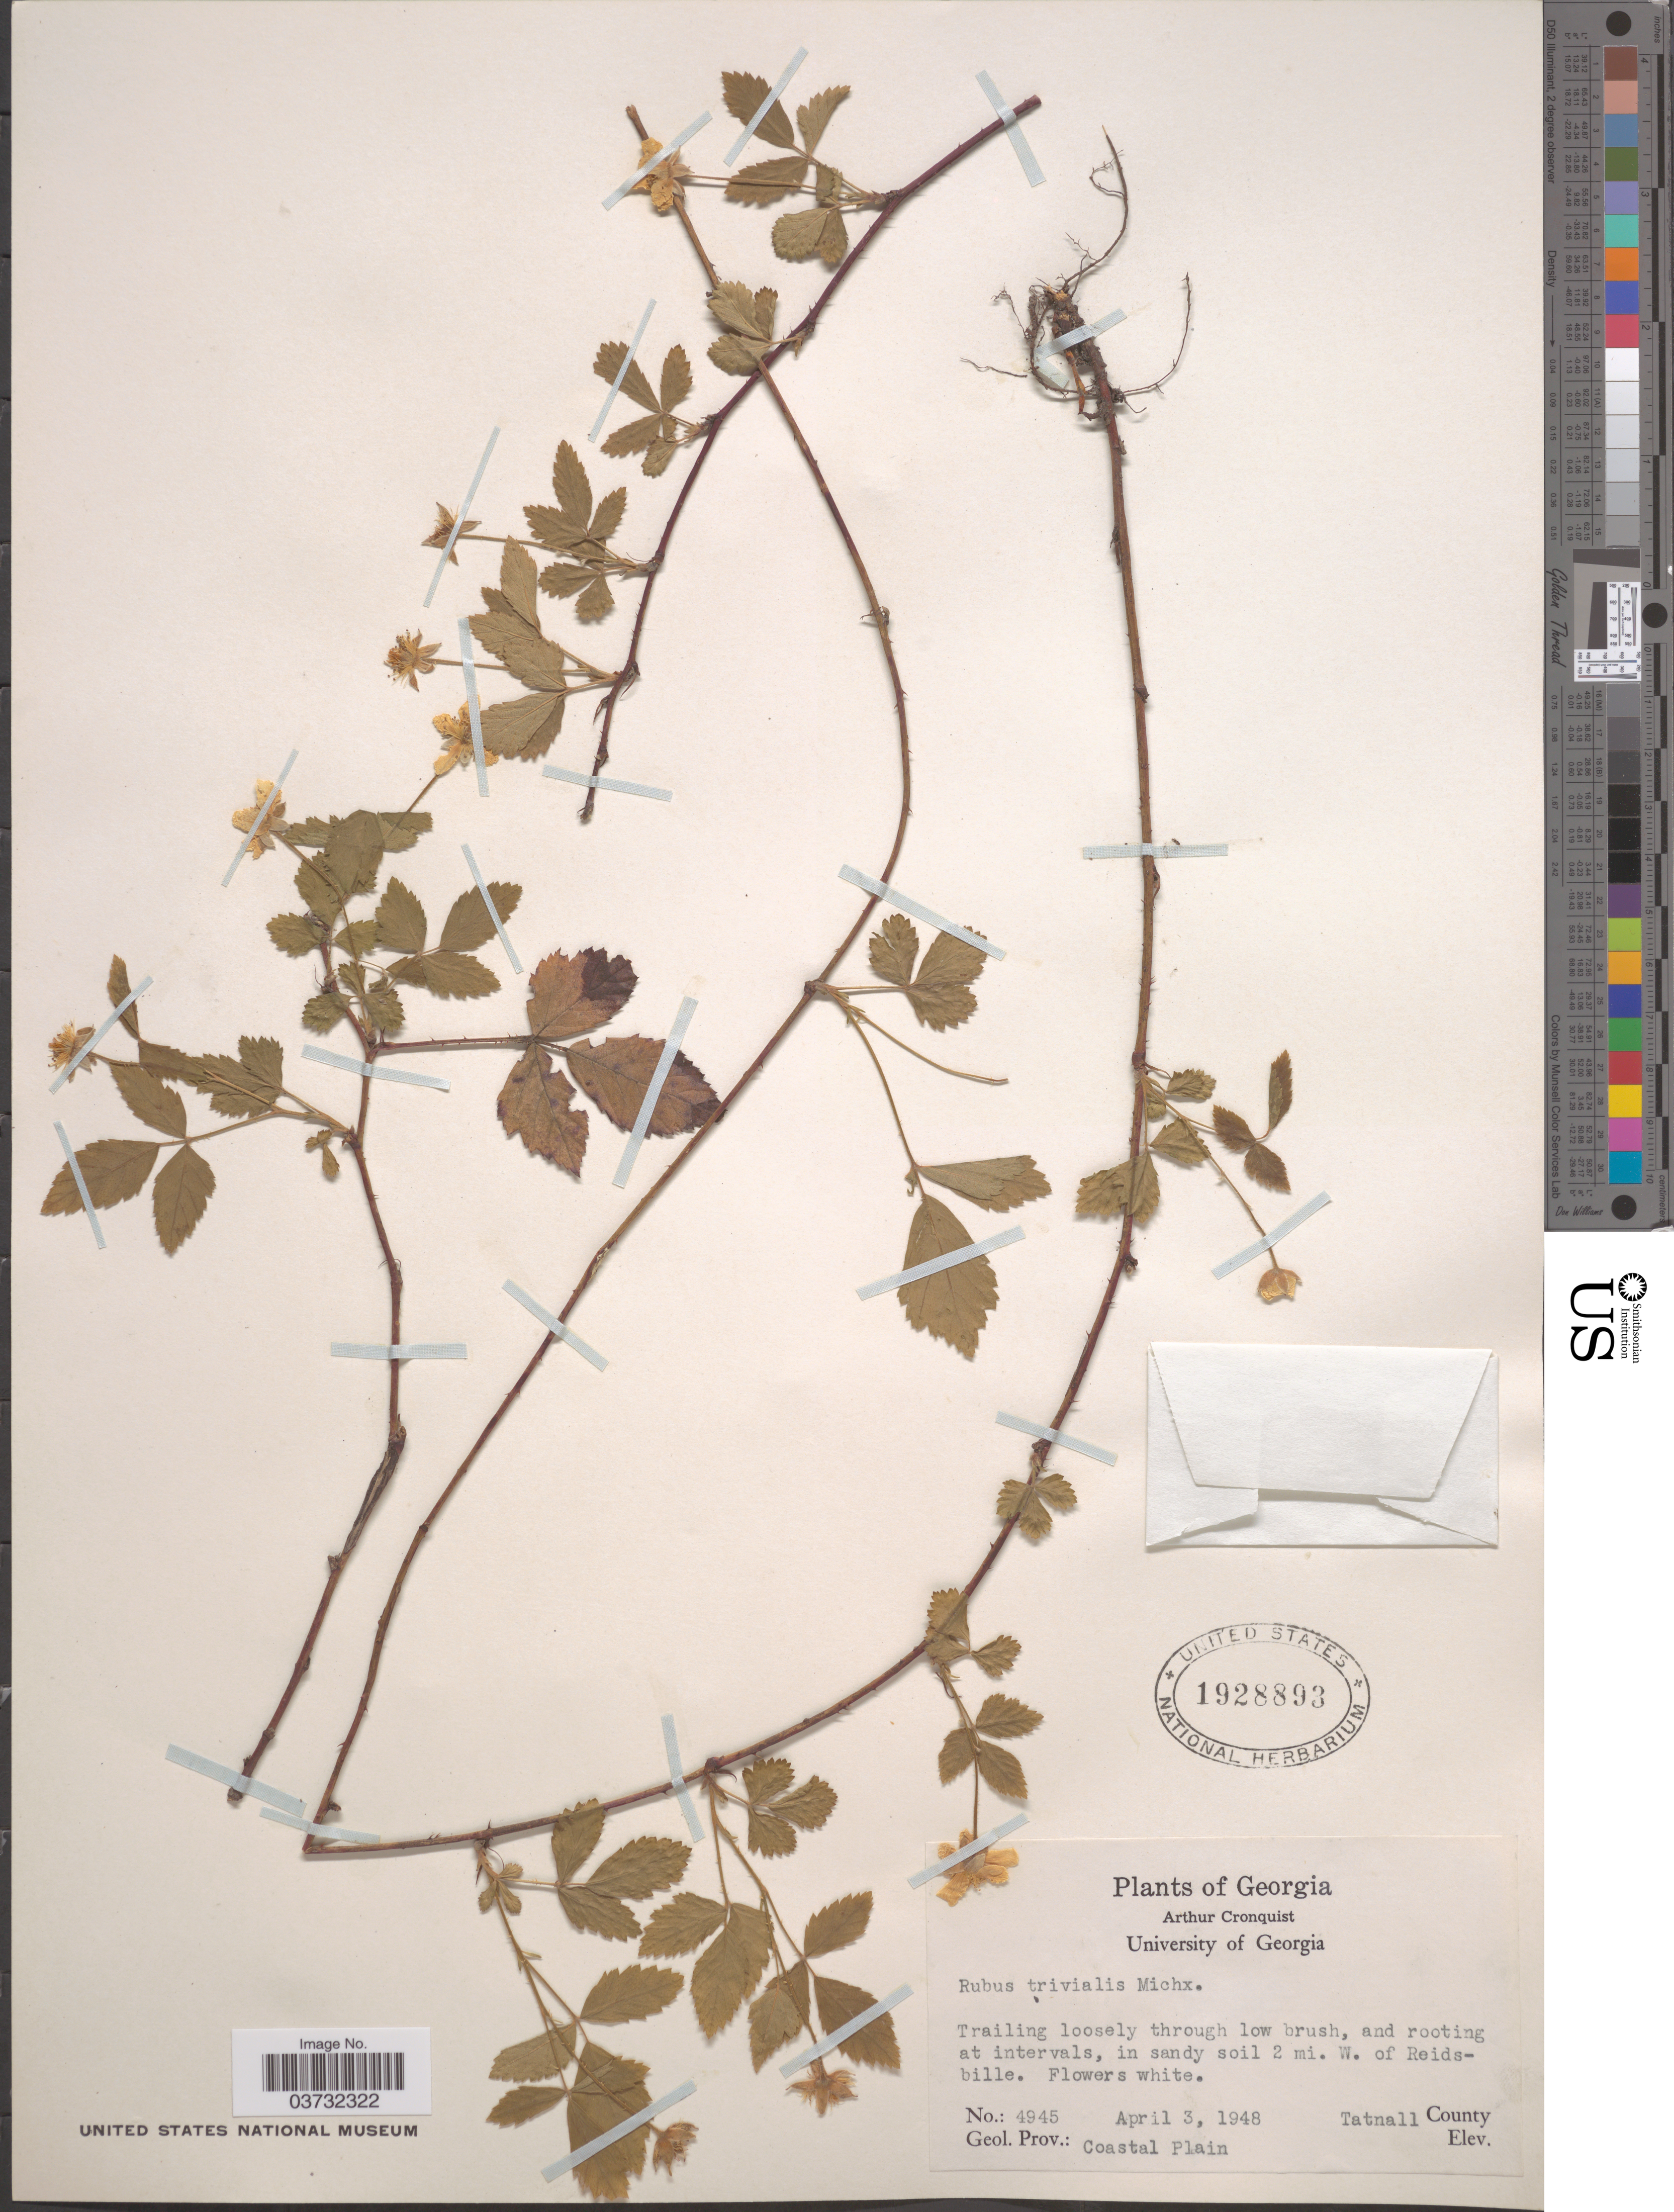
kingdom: Plantae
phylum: Tracheophyta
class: Magnoliopsida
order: Rosales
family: Rosaceae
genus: Rubus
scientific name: Rubus trivialis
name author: Michx.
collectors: A. J. Cronquist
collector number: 4945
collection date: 1948-04-03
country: United States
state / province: Georgia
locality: In sandy soil 2 mi. W. of Reidsbille. Tatnall County. Geol. Prov.: Coastal Plain.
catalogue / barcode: US 1928893